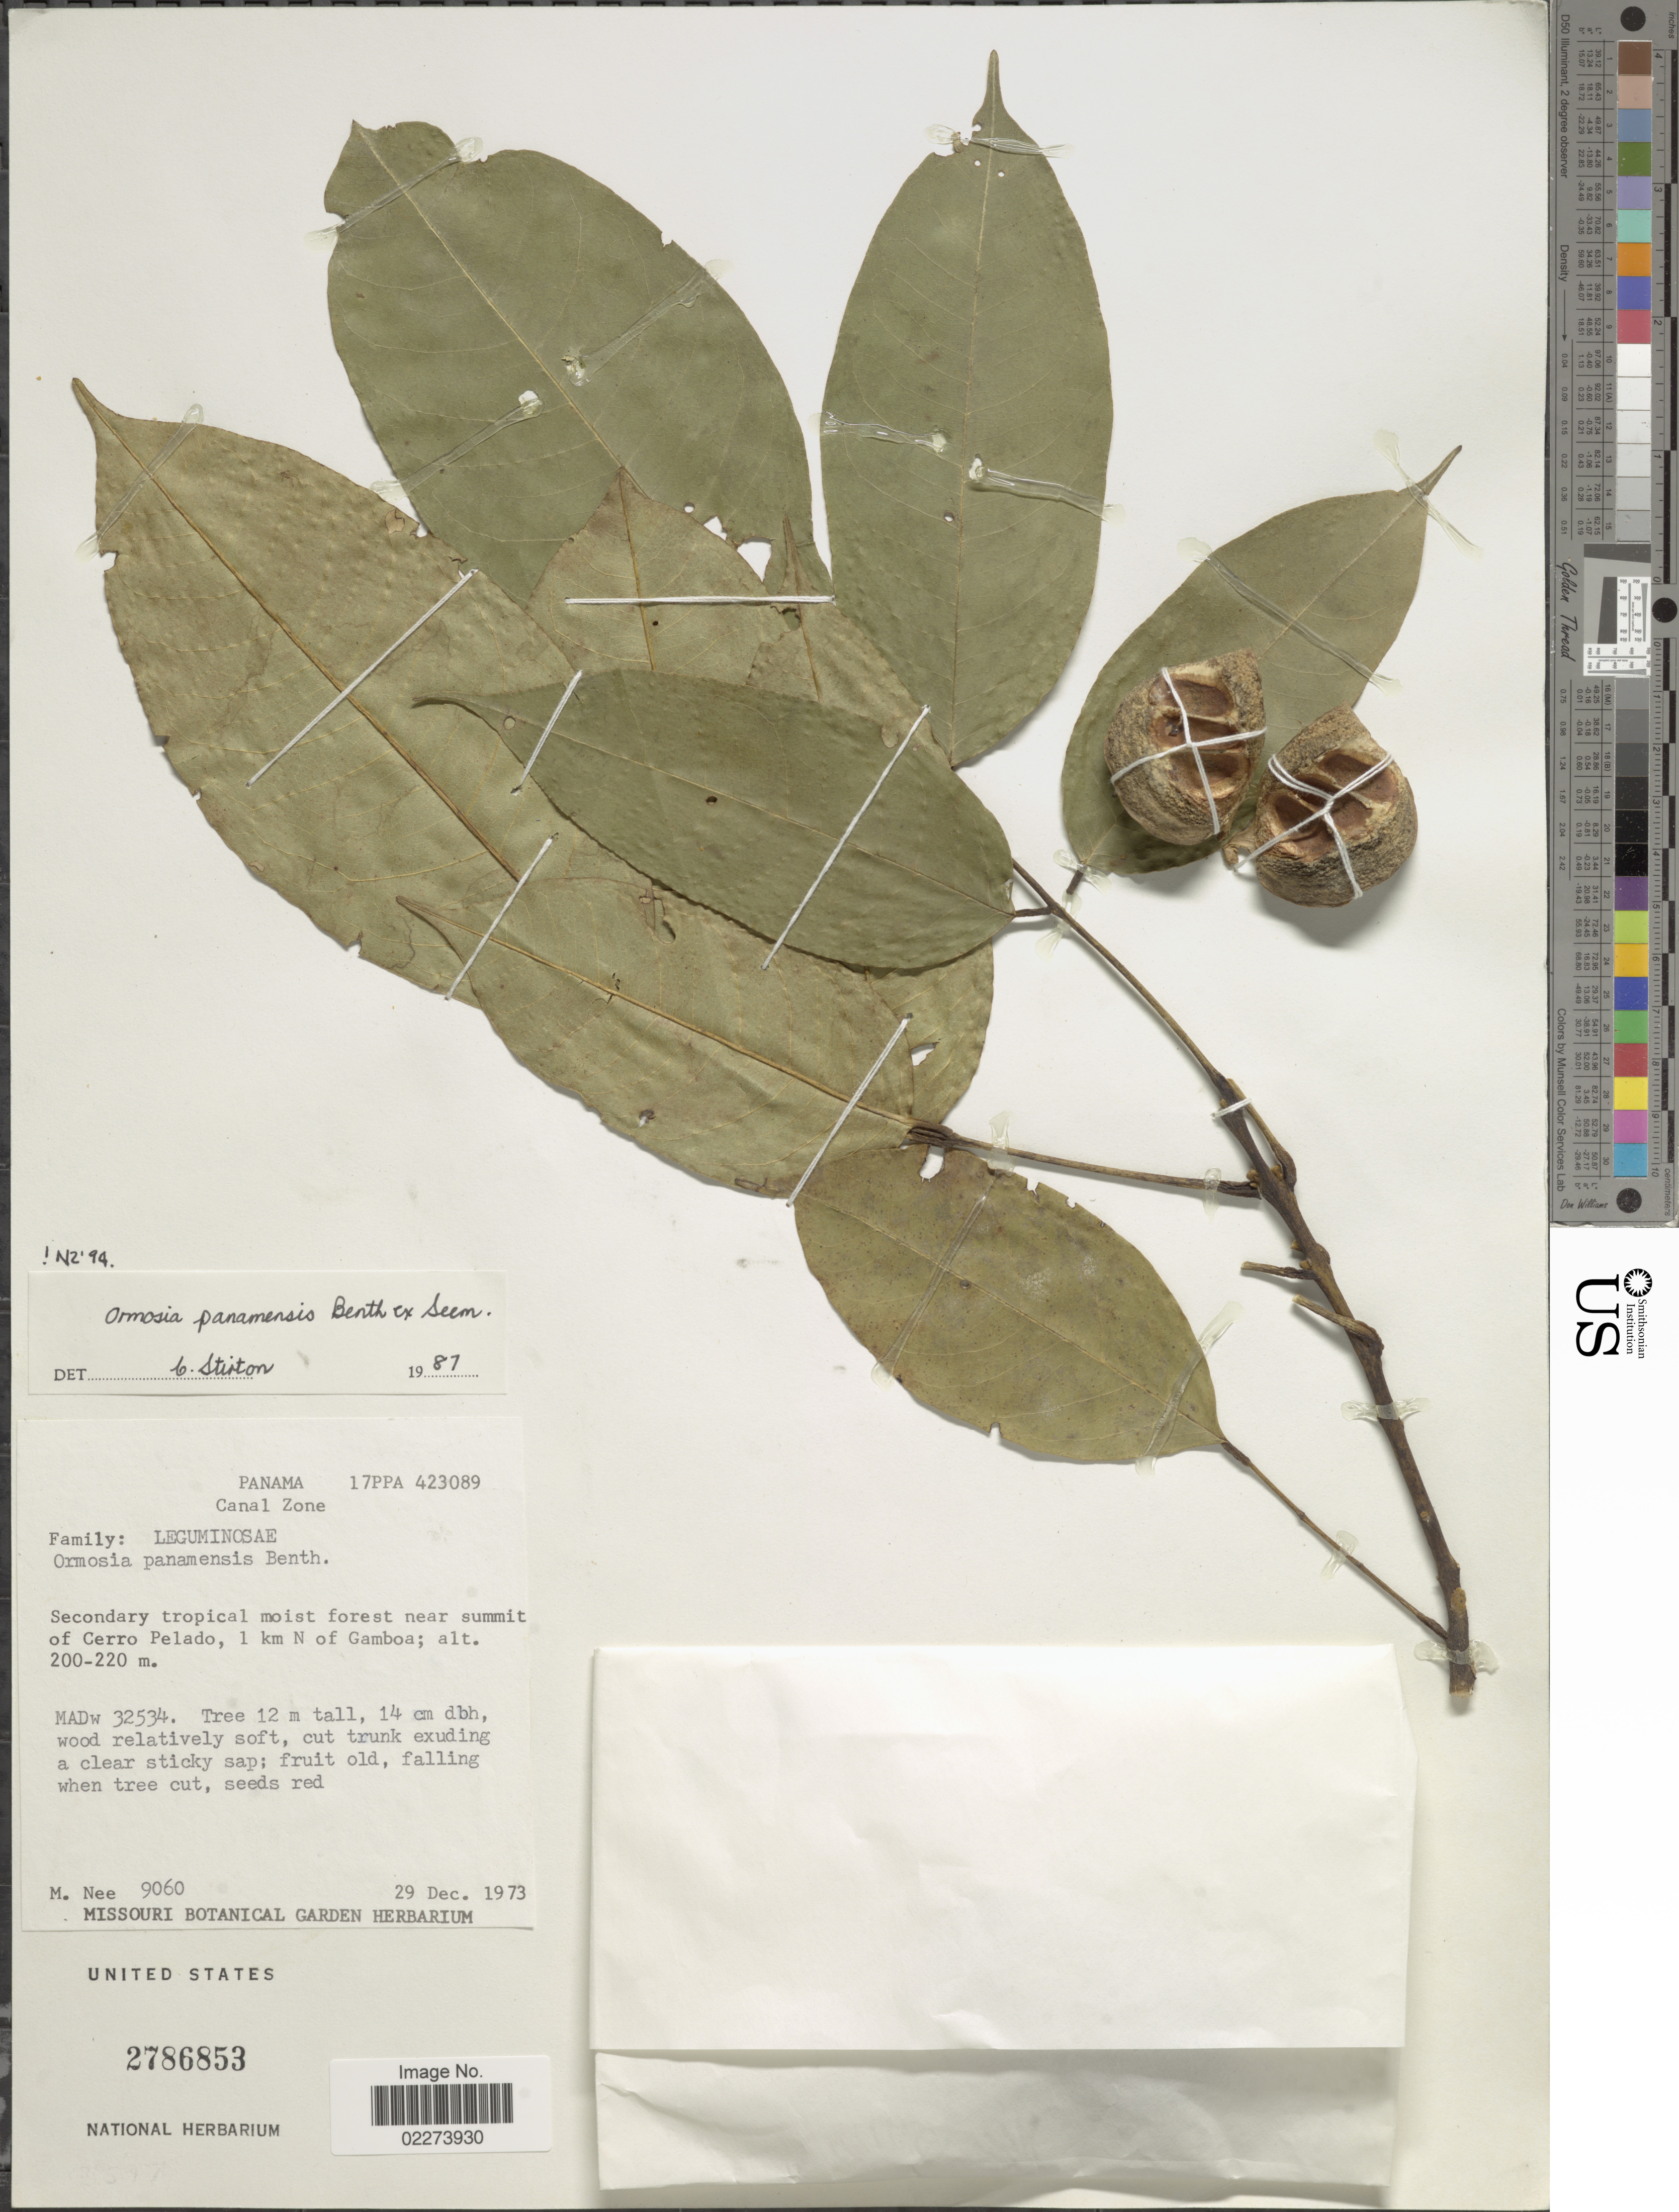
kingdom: Plantae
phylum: Tracheophyta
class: Magnoliopsida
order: Fabales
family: Fabaceae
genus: Ormosia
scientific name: Ormosia panamensis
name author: Benth.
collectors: M. Nee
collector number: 9060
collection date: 1973-12-29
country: Panama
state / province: Colón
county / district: Canal Zone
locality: Canal Zone, Secondary tropical moist forest near summit of Cerro Pelado, 1 km N of Gamboa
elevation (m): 200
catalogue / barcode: US 2786853